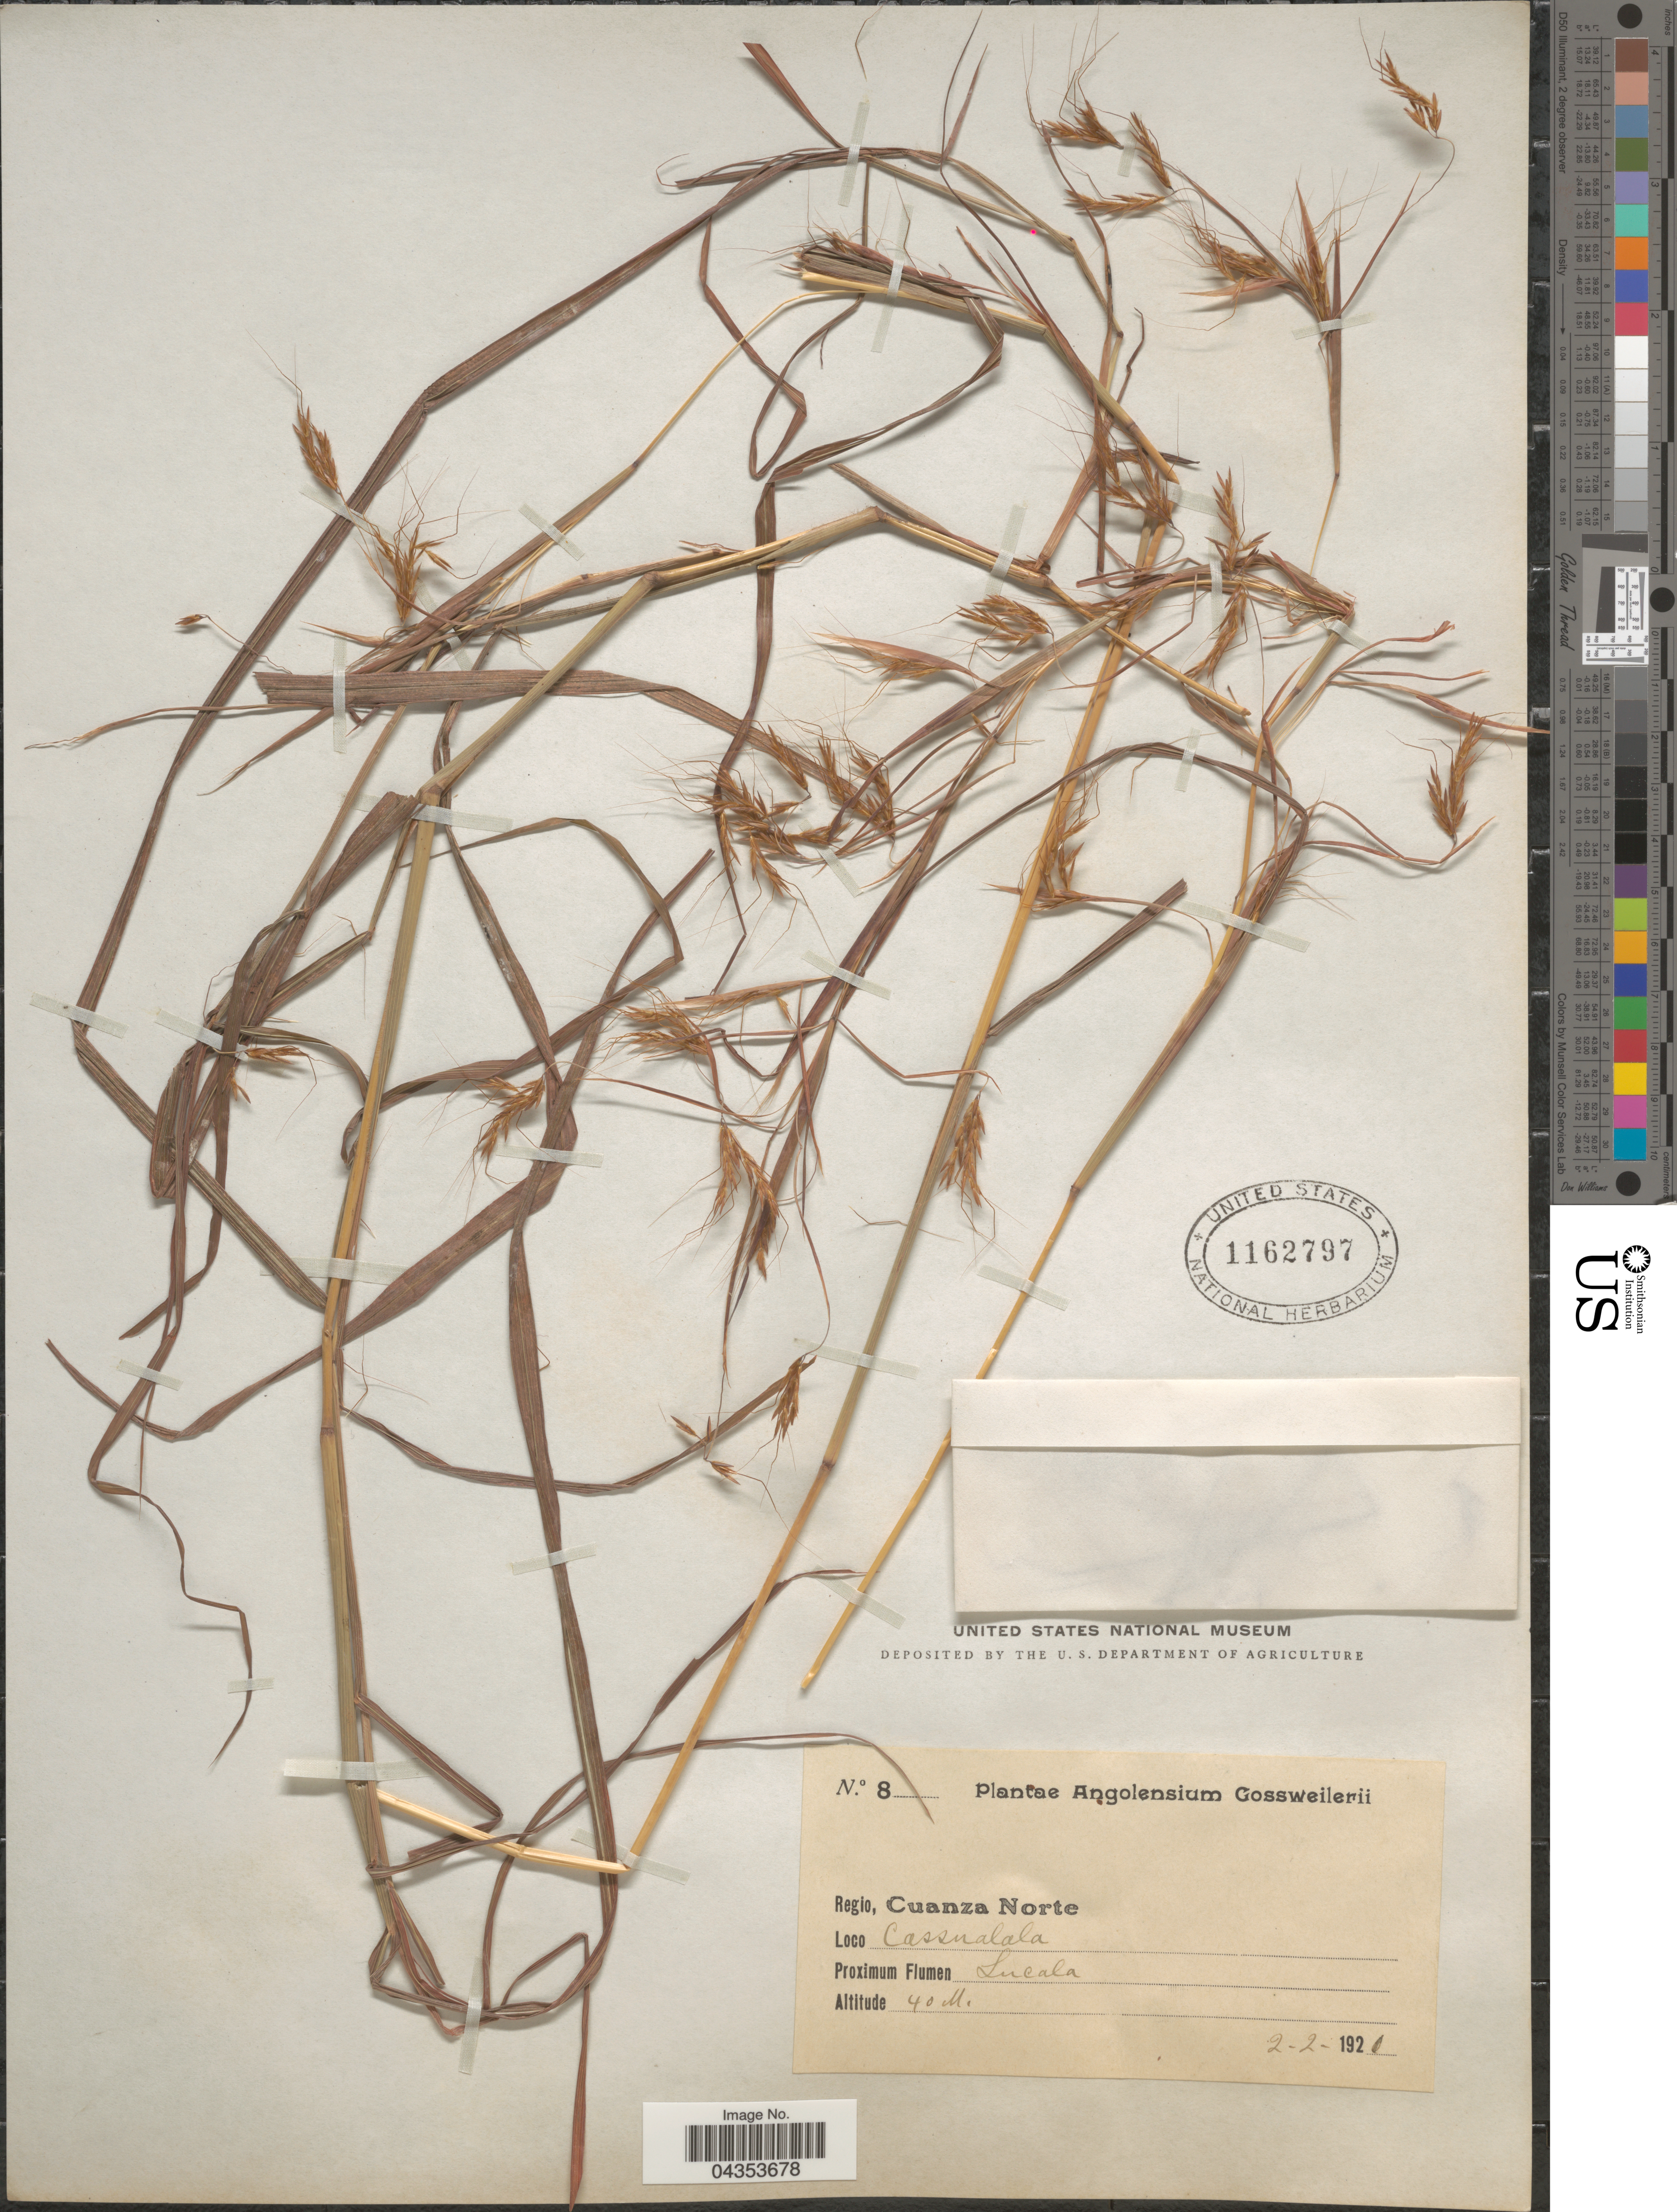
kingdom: Plantae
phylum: Tracheophyta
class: Liliopsida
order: Poales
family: Poaceae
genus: Hyparrhenia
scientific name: Hyparrhenia nyassae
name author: (Rendle) Stapf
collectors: -. Gossweiler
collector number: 8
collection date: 1920-02-02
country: Angola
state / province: Cuanza Norte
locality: Regio, Cuanza Norte. Cassualala. Proximum Flumen Lucala.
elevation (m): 40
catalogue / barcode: US 1162797